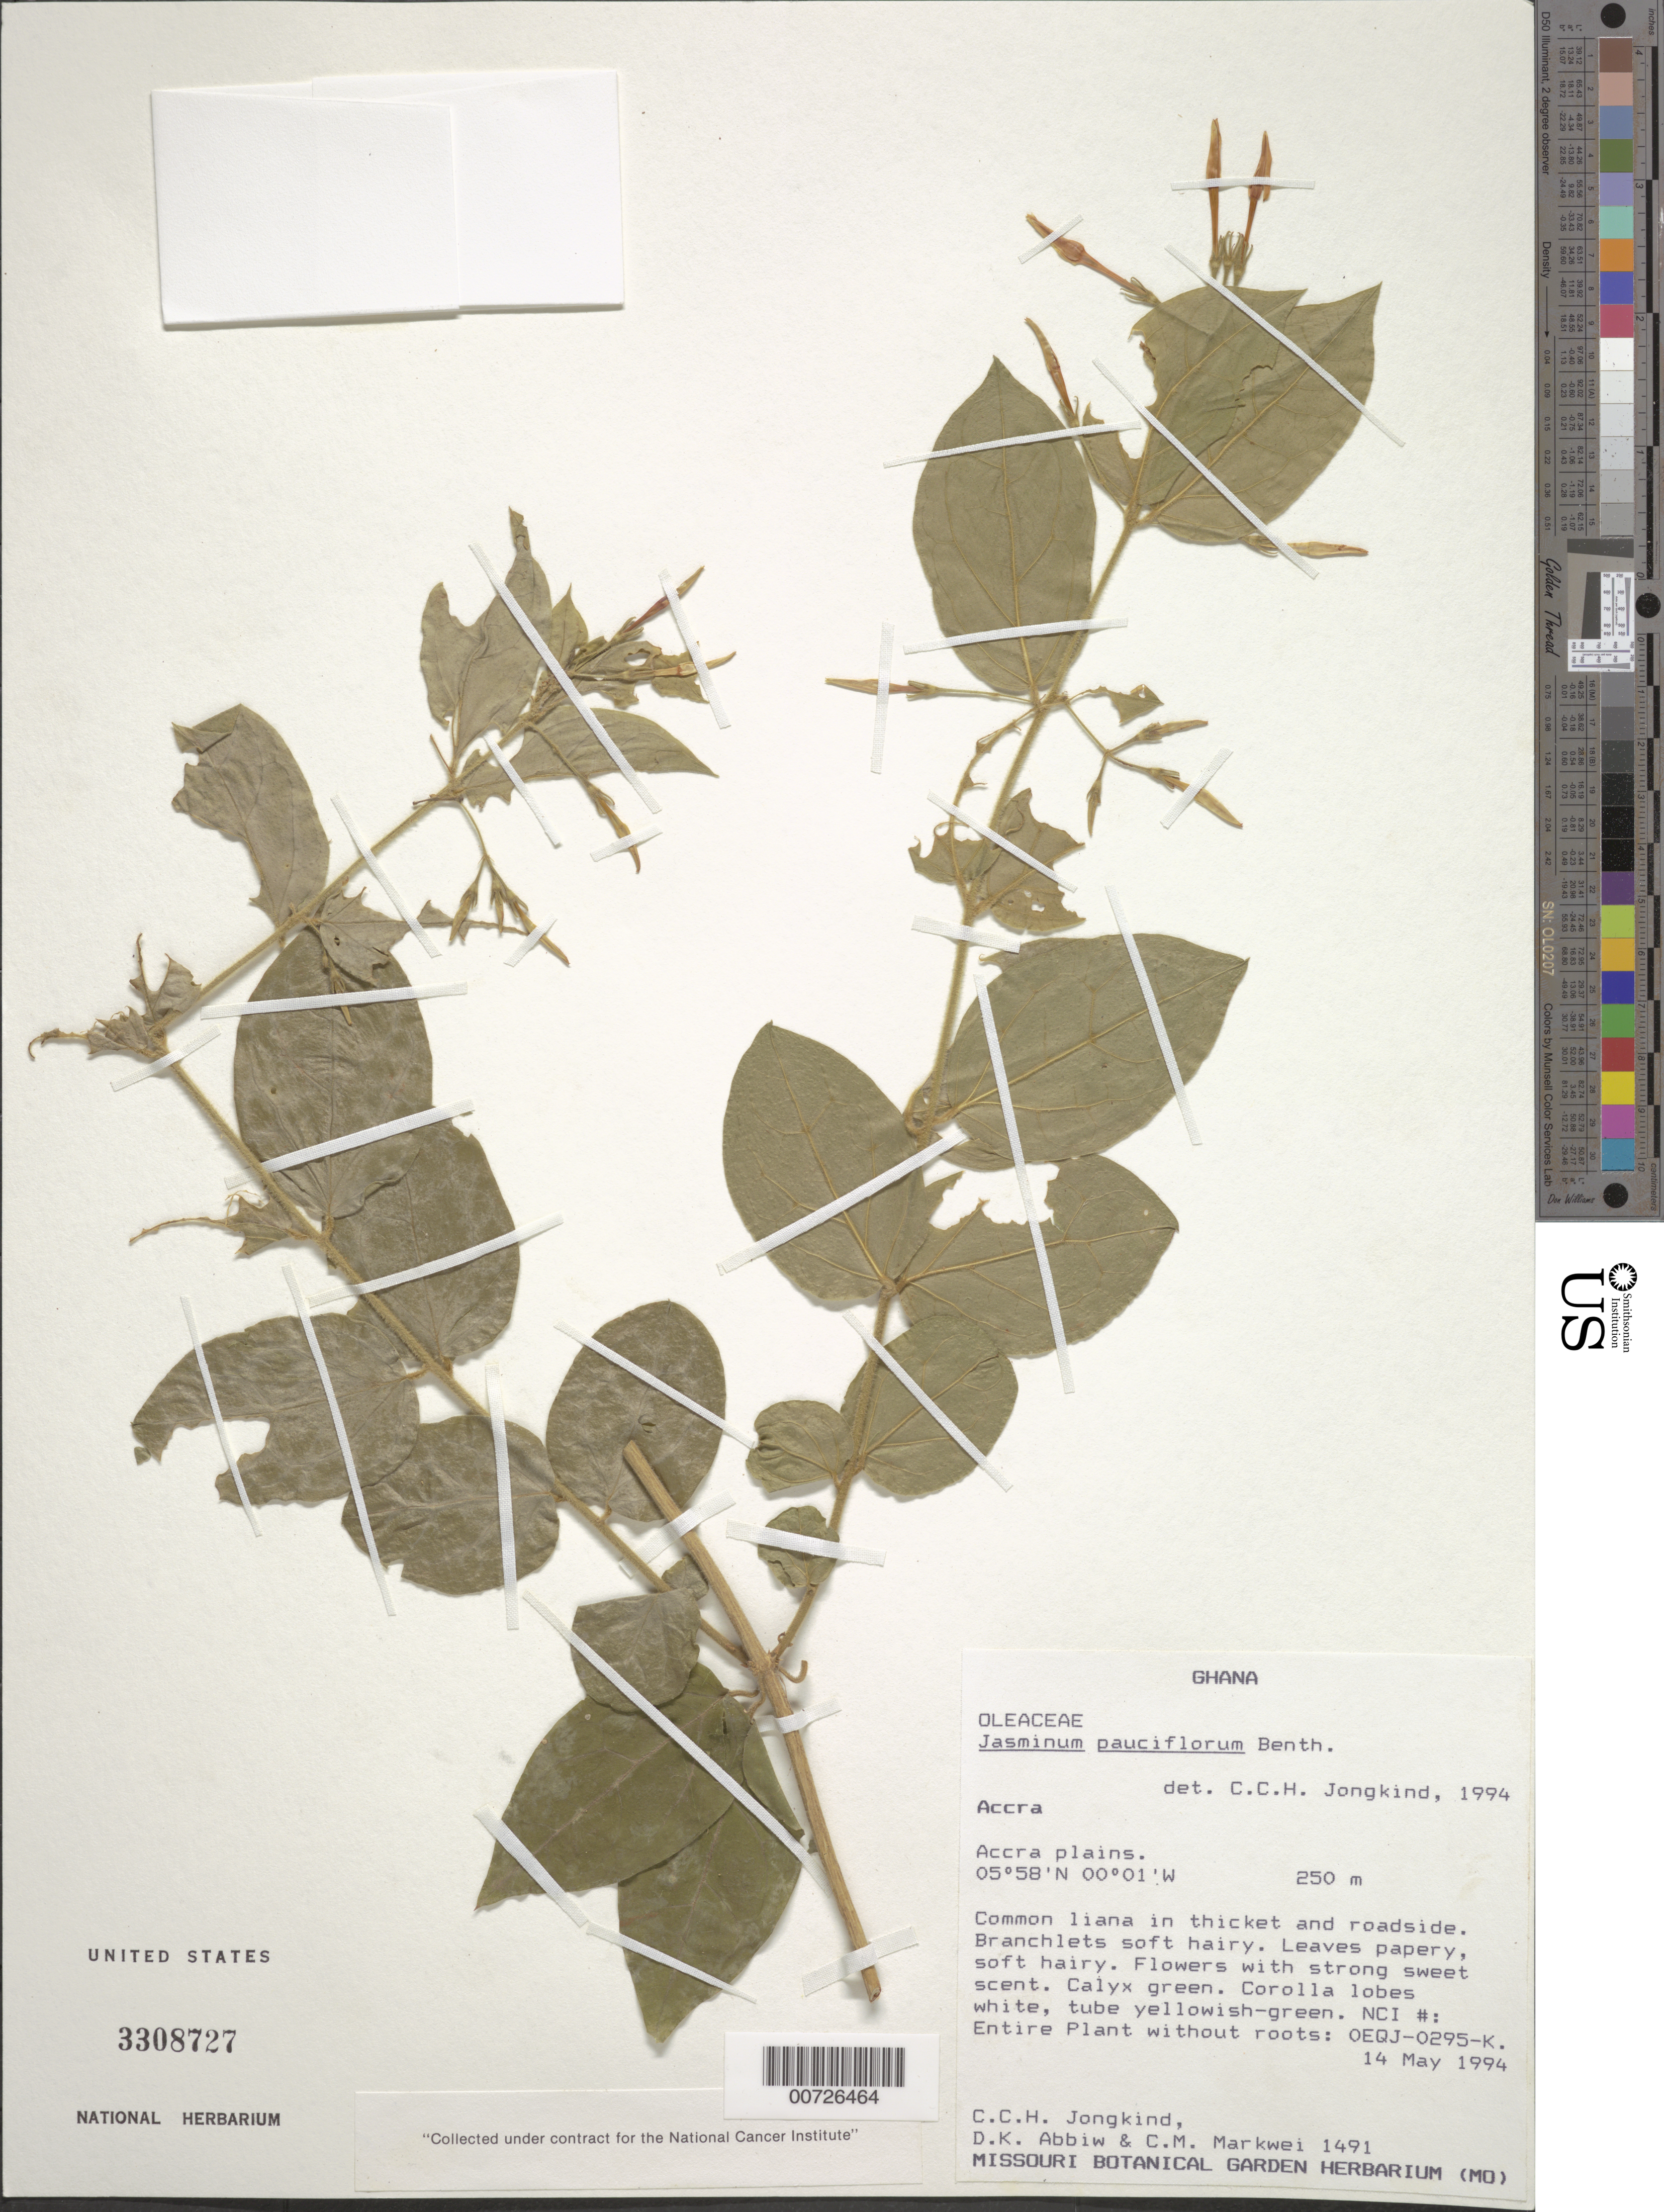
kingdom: Plantae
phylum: Tracheophyta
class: Magnoliopsida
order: Lamiales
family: Oleaceae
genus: Jasminum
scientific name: Jasminum pauciflorum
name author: Benth.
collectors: C. C. Jongkind, D. K. Abbiw & C. Markwei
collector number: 1491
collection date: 1994-05-14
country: Ghana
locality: Accra. Accra Plains.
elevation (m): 250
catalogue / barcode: US 3308727